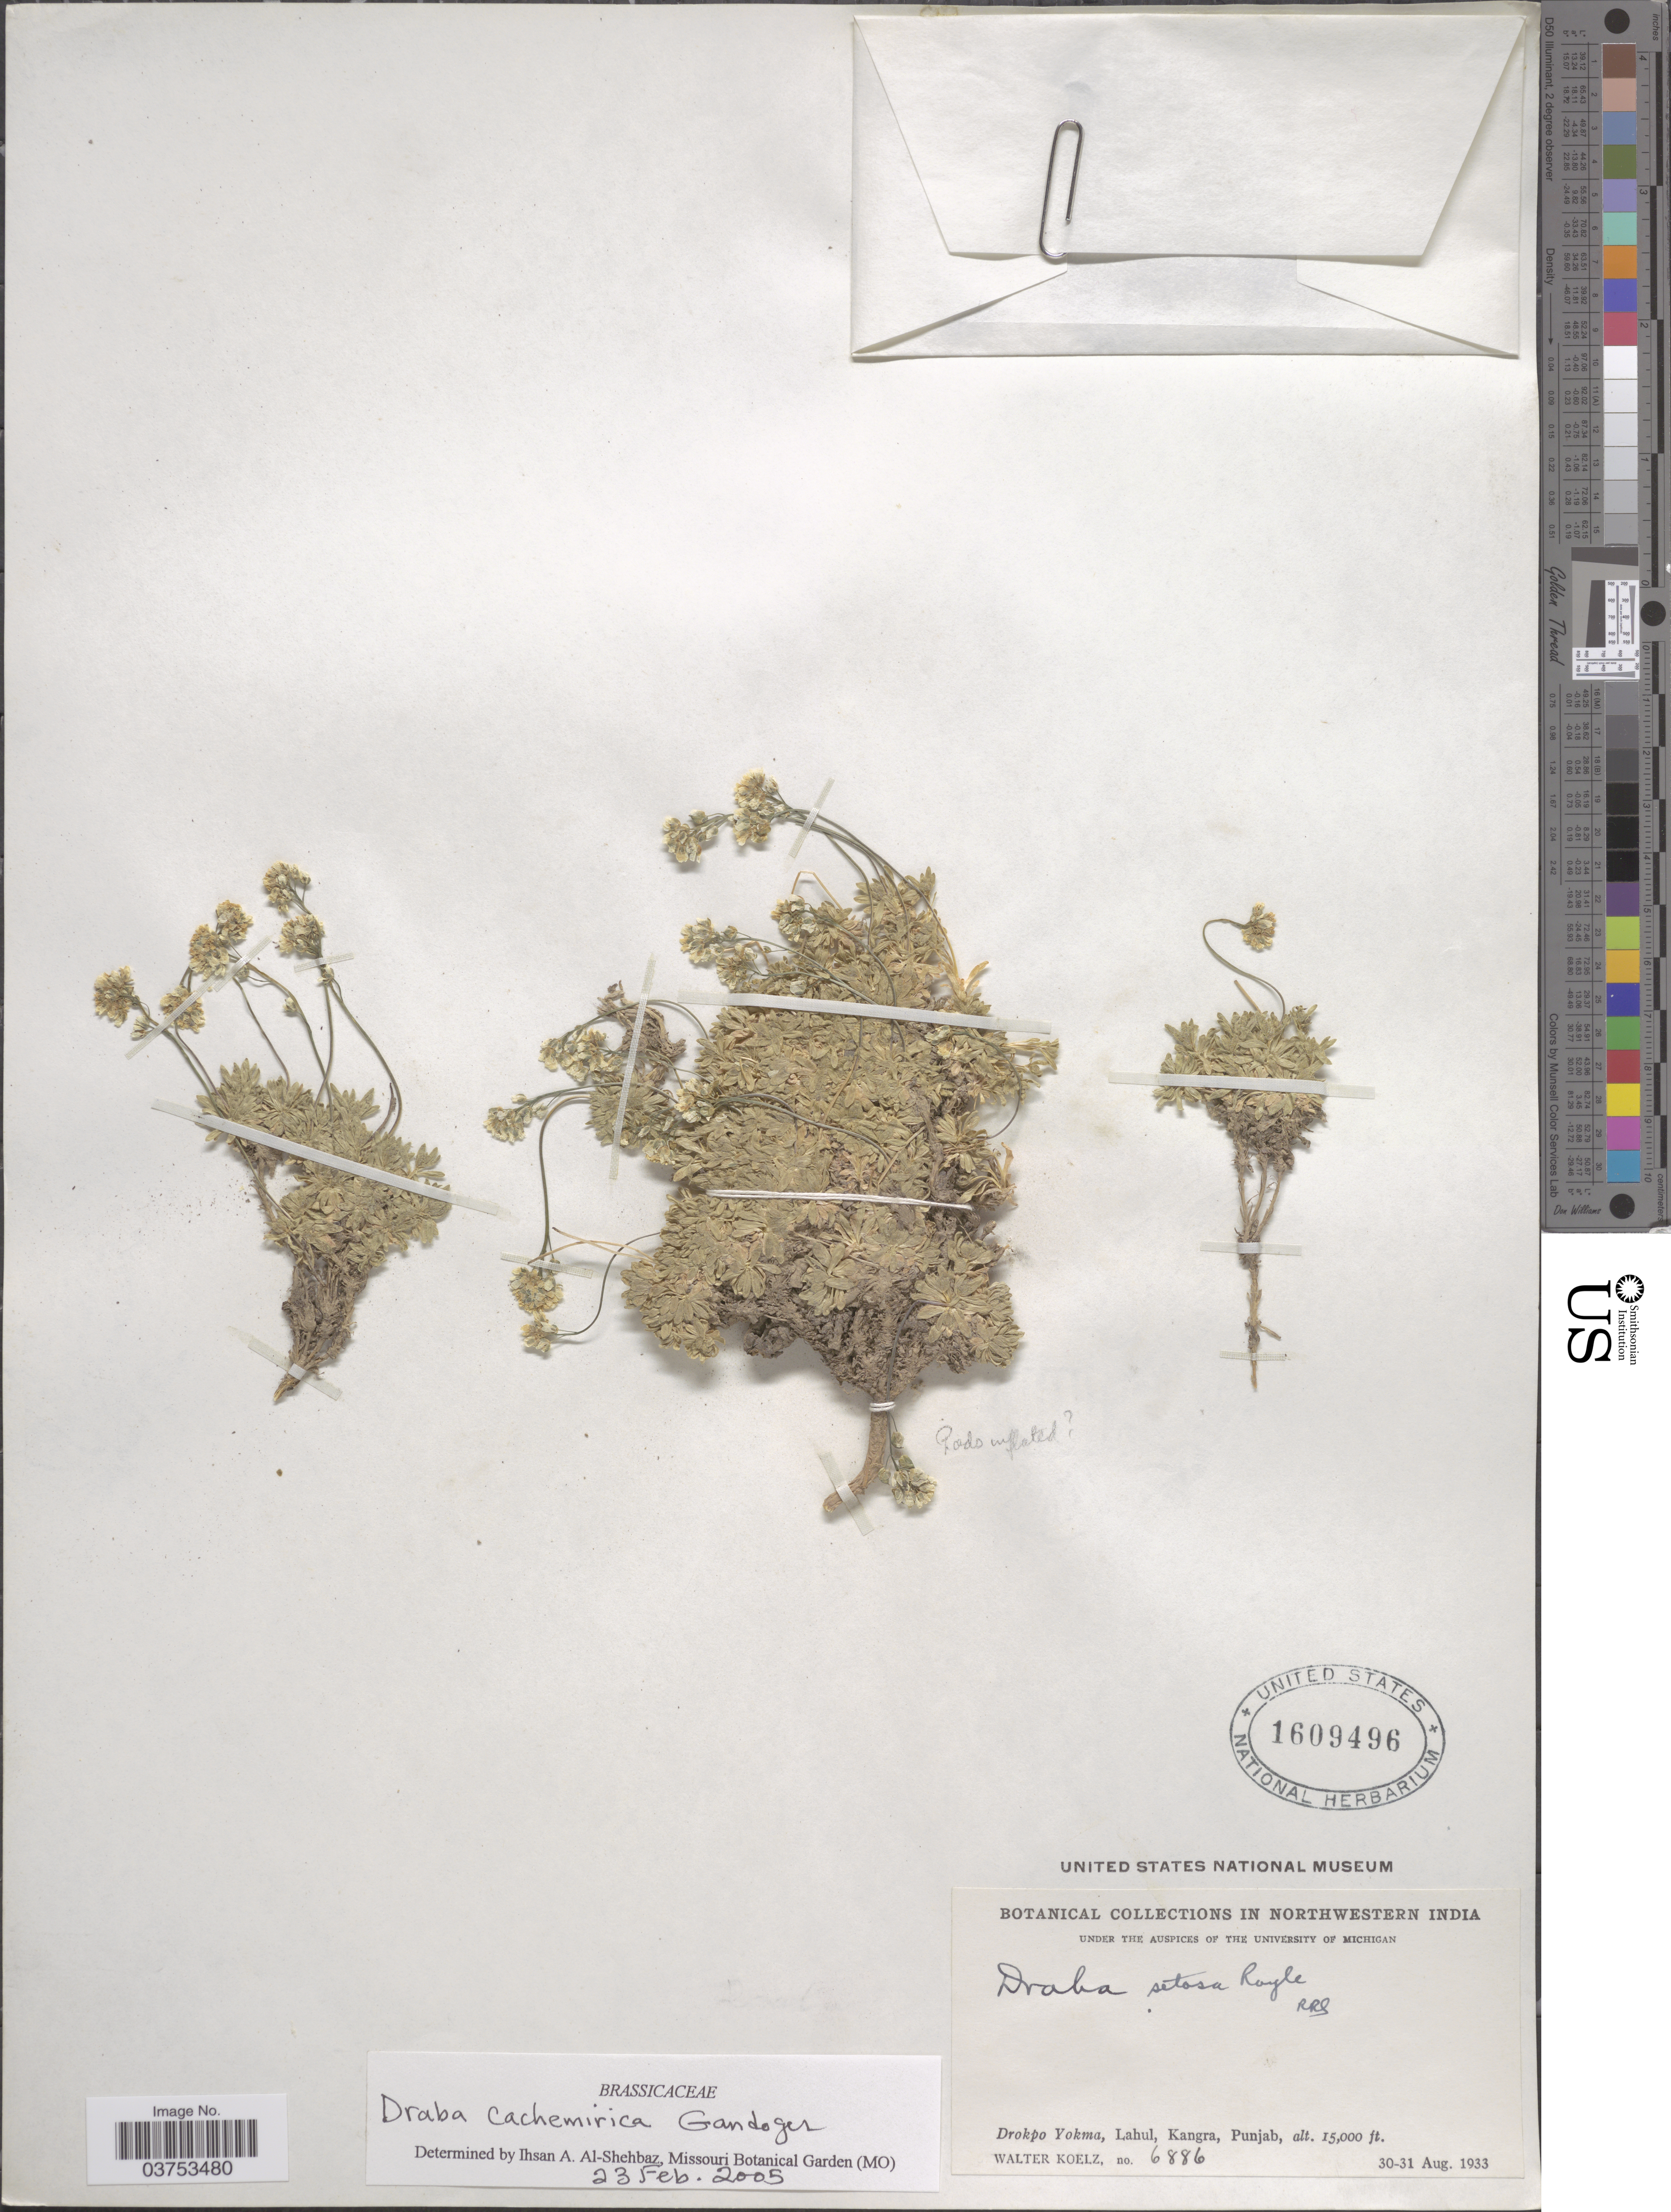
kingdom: Plantae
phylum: Tracheophyta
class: Magnoliopsida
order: Brassicales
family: Brassicaceae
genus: Draba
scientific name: Draba cachemirica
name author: Gand.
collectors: W. N. Koelz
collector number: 6886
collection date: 1933-08-30/1933-08-31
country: India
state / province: Punjab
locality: Northwestern India. Drokpo Yokma, Lahul, Kangra.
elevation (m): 4572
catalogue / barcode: US 1609496